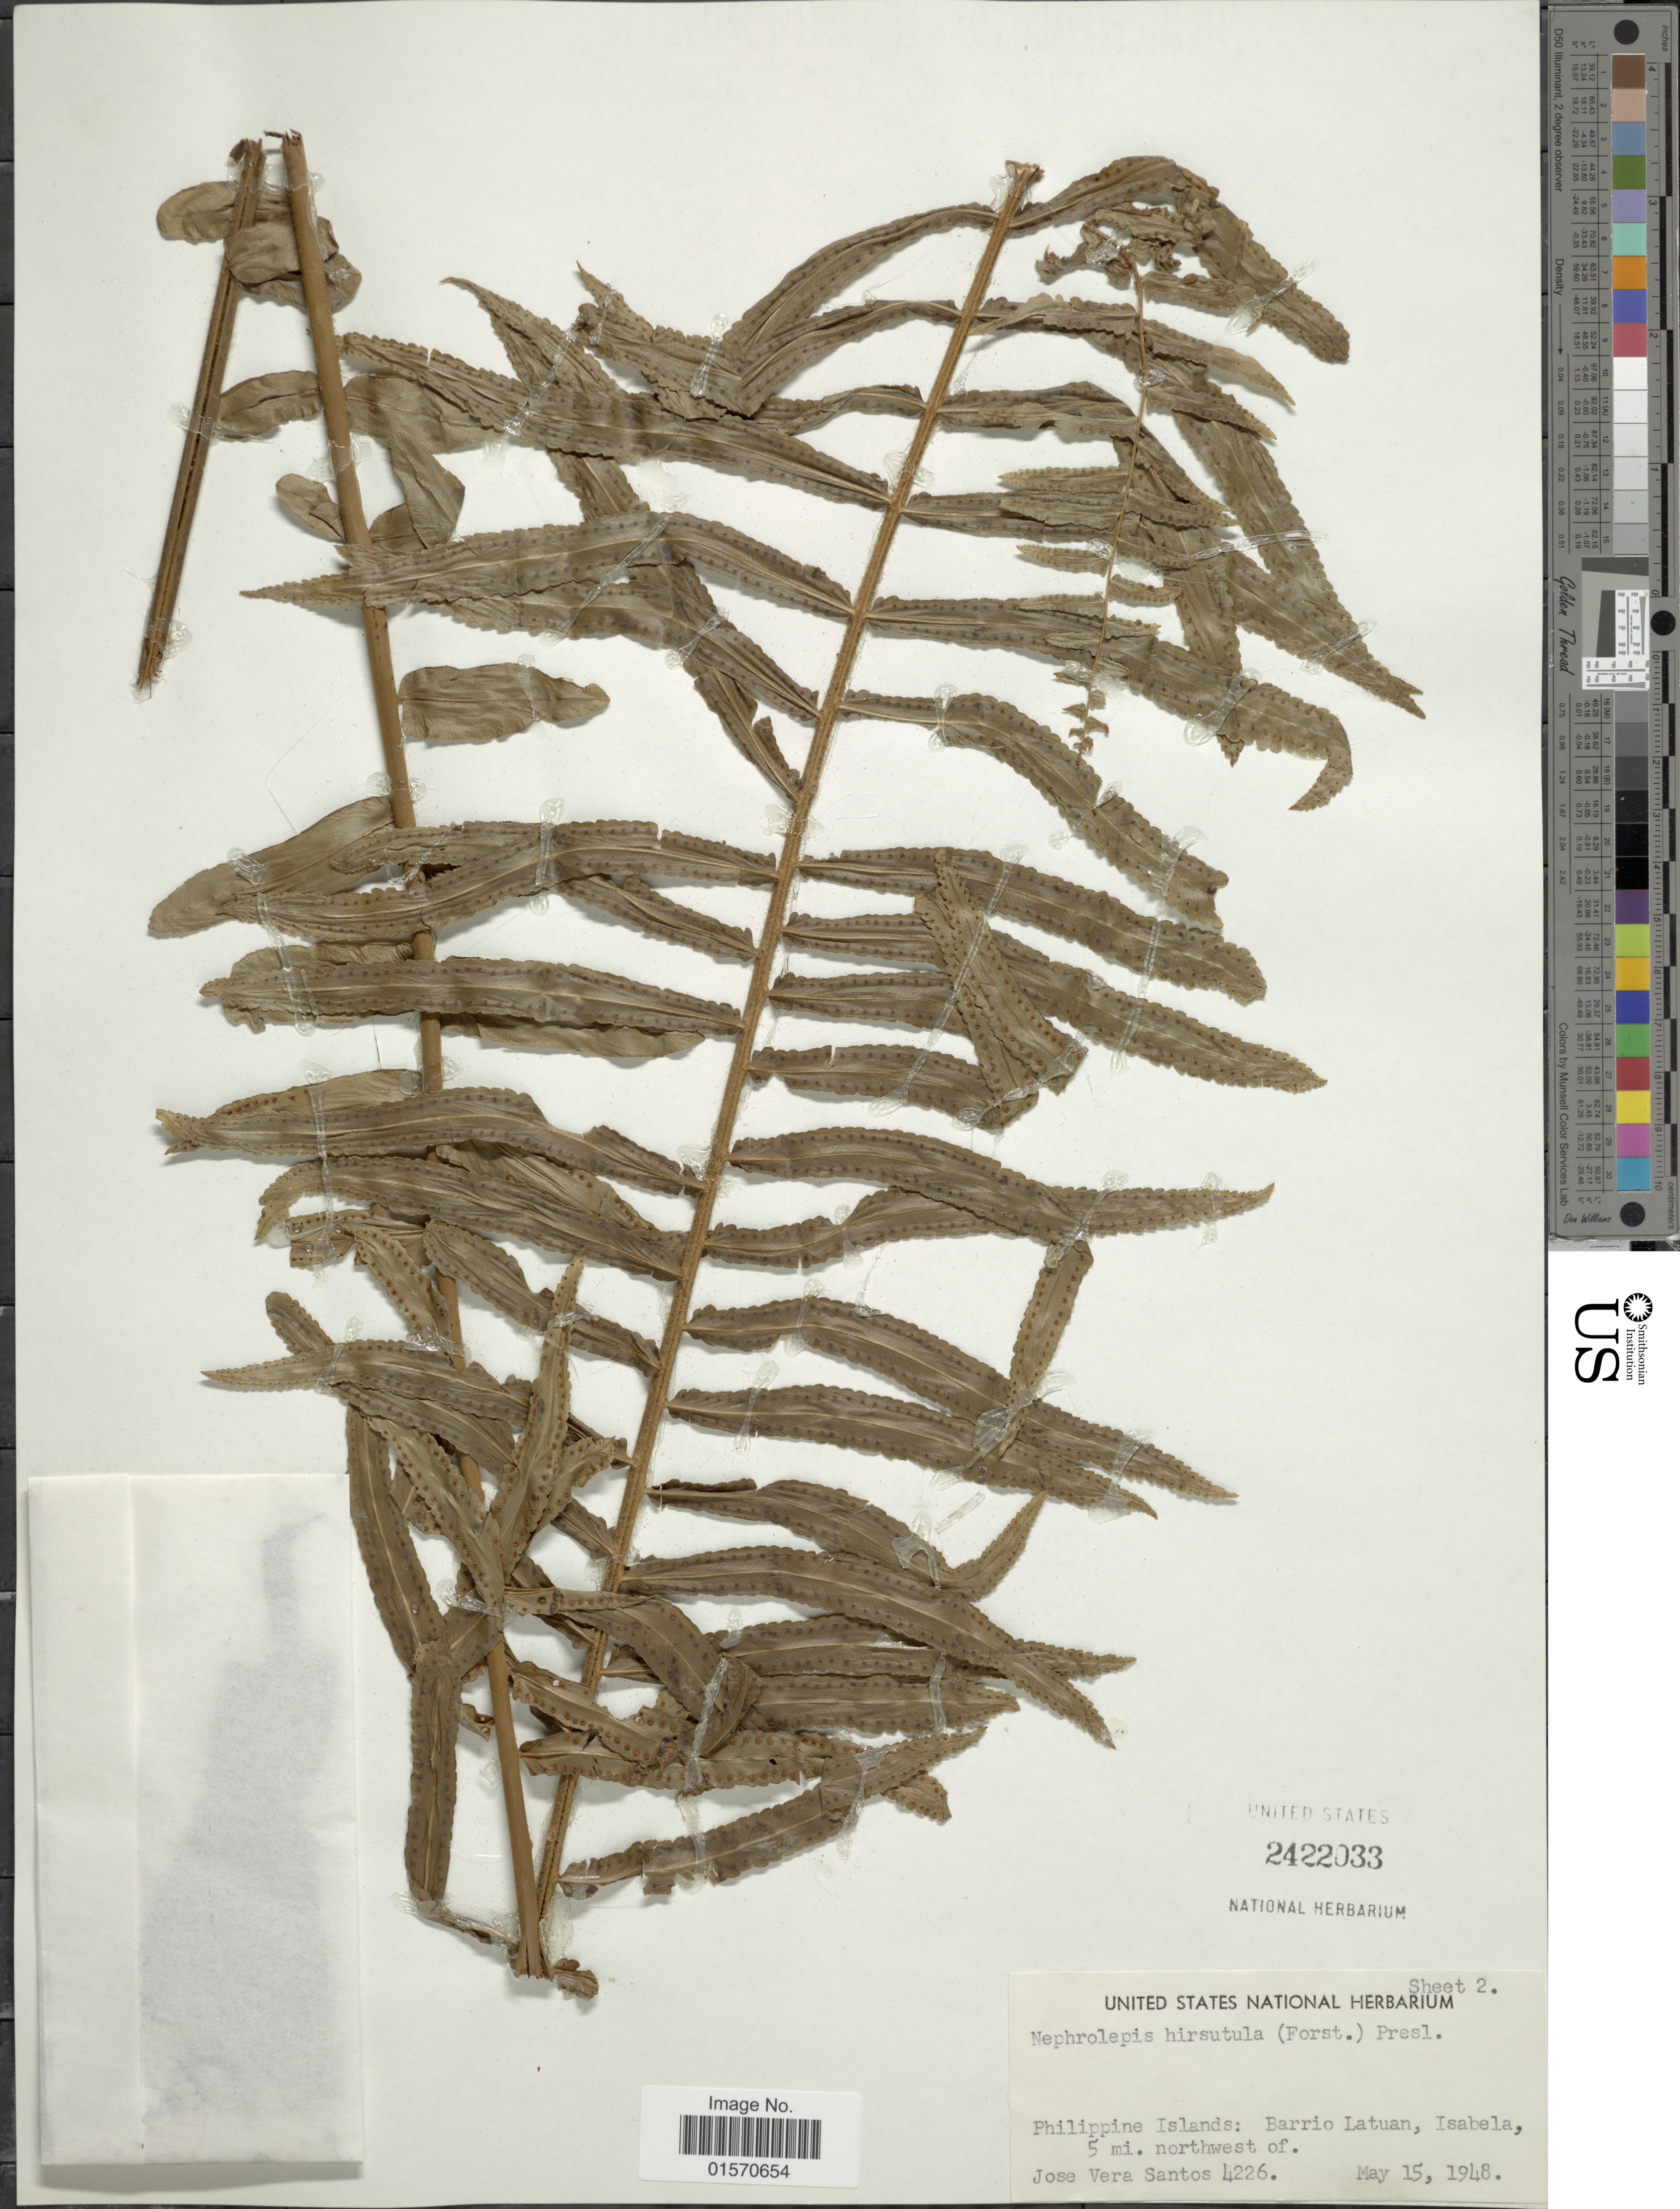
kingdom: Plantae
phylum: Tracheophyta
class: Polypodiopsida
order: Polypodiales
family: Nephrolepidaceae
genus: Nephrolepis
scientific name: Nephrolepis multiflora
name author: (Roxb.) F.M. Jarrett ex C.V. Morton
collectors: J. Santos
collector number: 4226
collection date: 1948-05-15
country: Philippines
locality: Philippine Islands: Barrio Latuan, 5 mi. N.W. of Isabela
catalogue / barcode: US 2422033